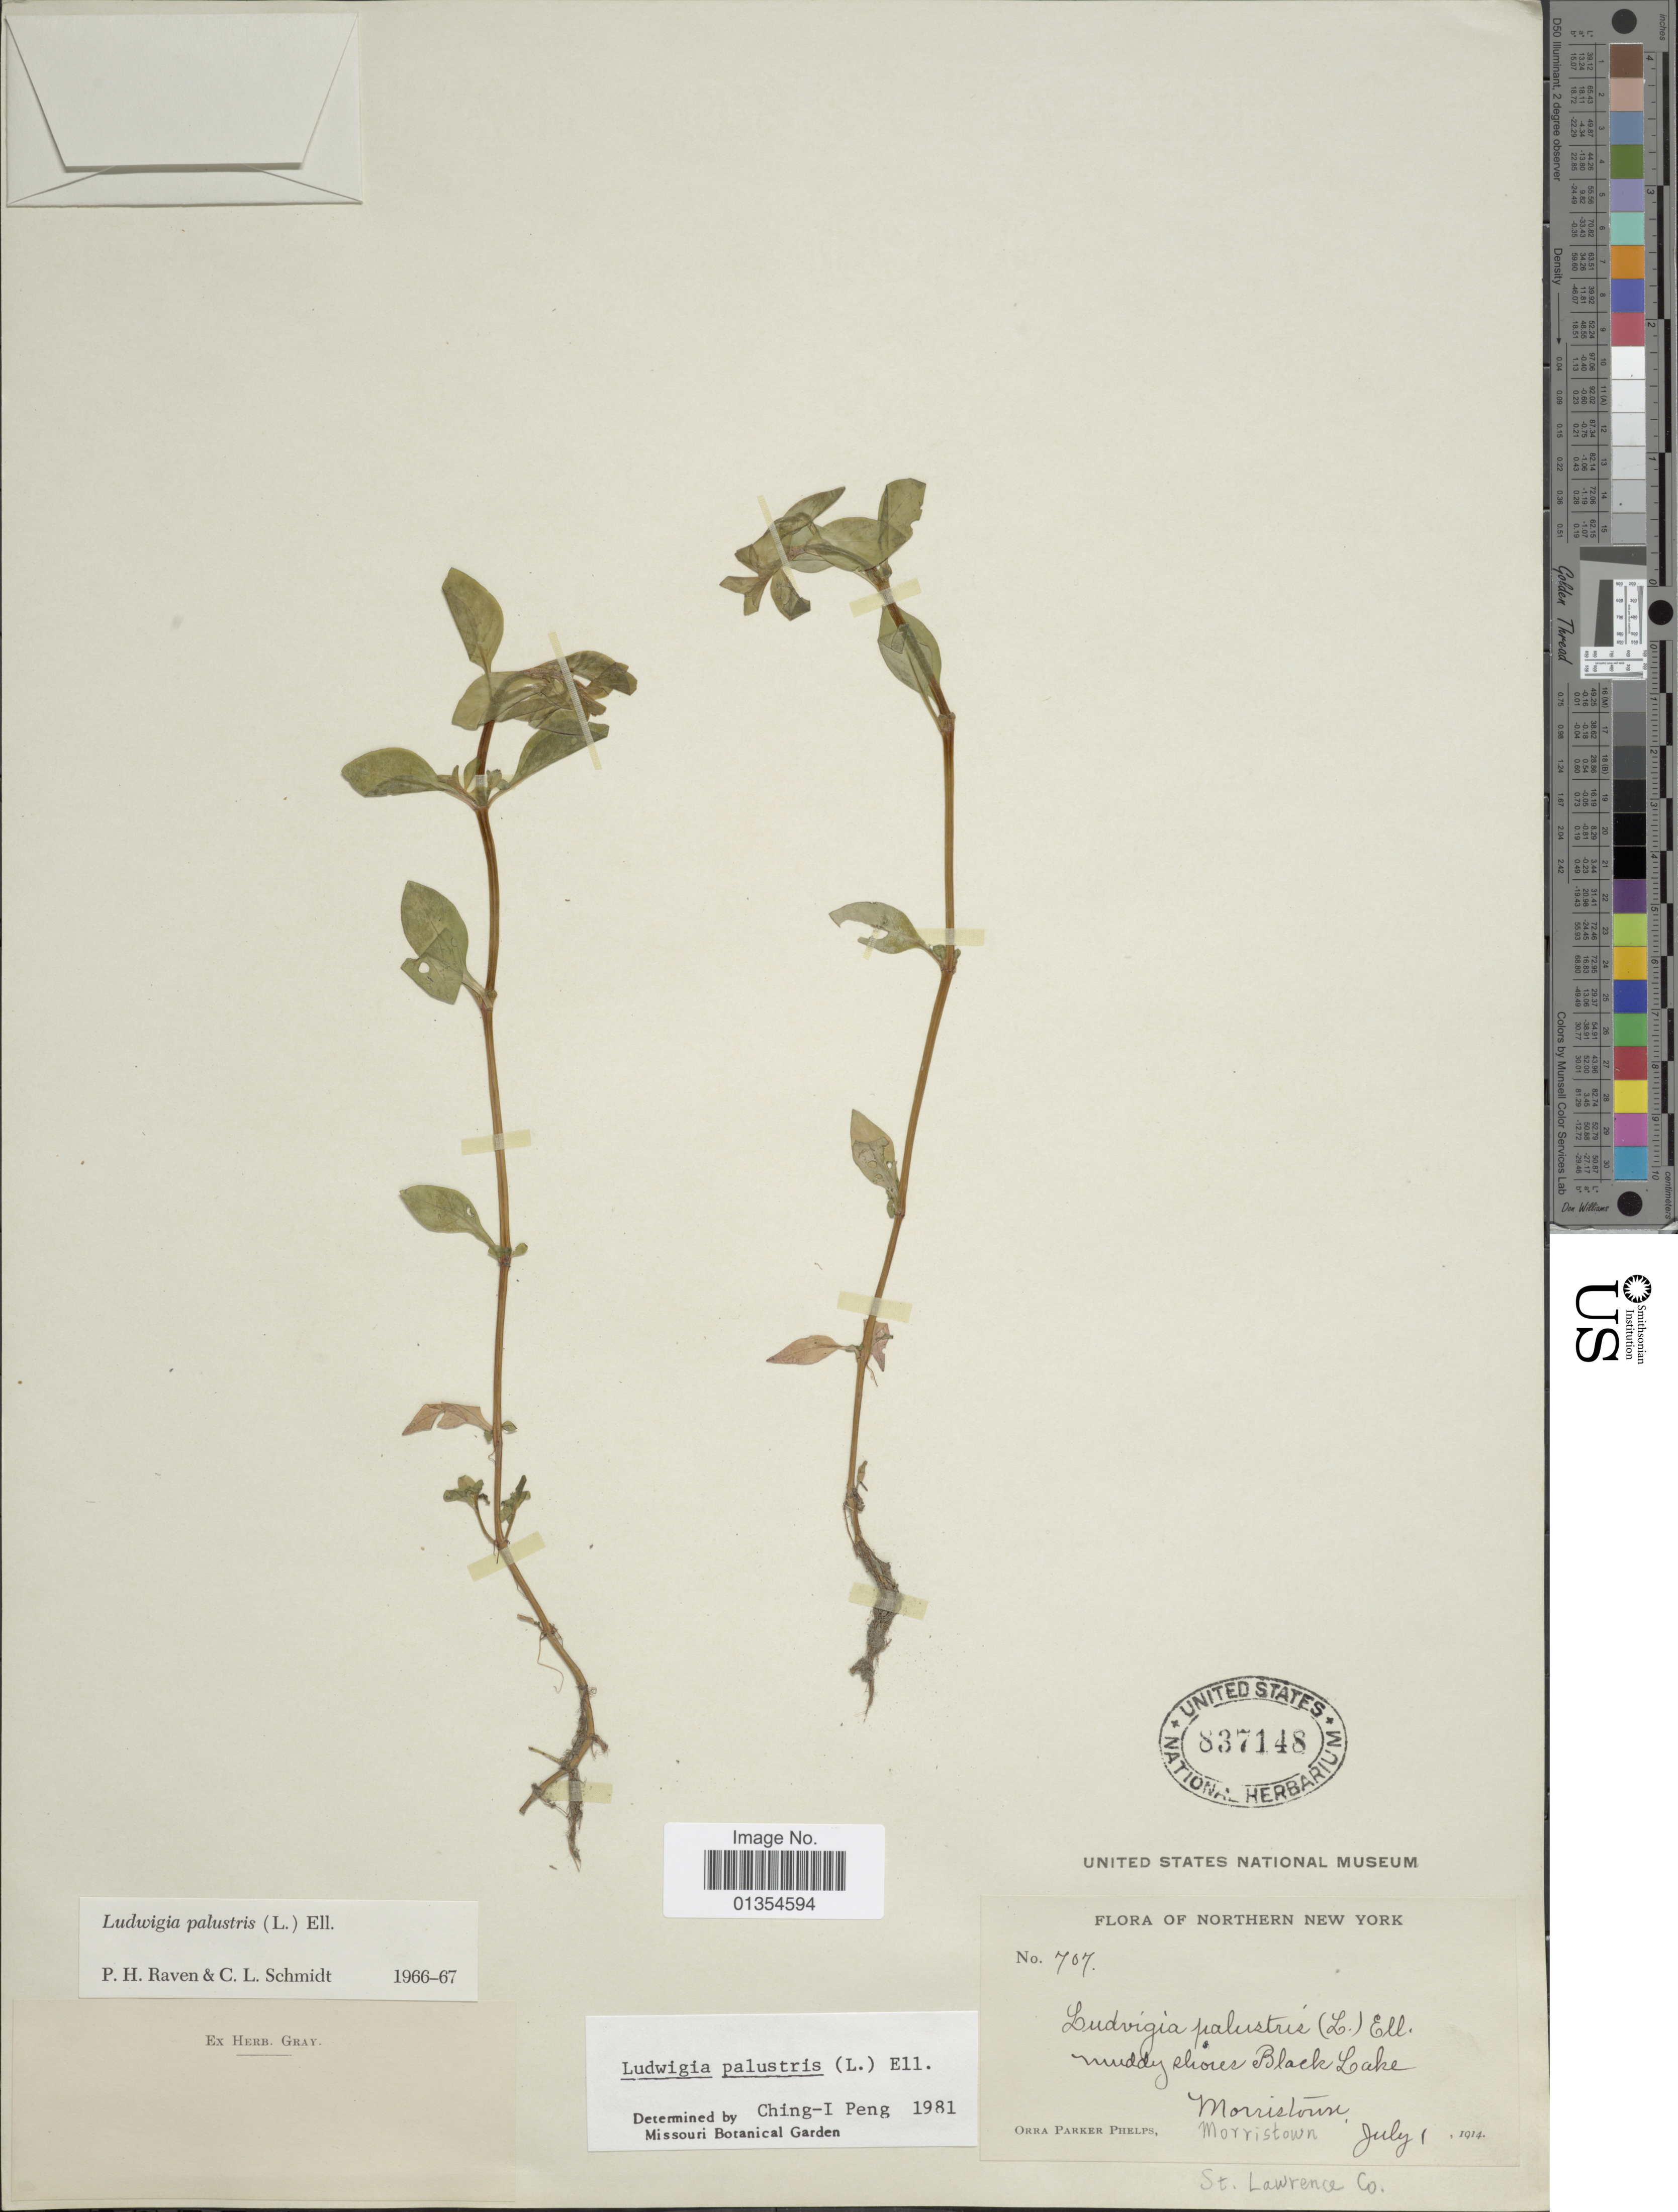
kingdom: Plantae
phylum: Tracheophyta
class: Magnoliopsida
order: Myrtales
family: Onagraceae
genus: Ludwigia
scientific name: Ludwigia palustris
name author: (L.) Elliott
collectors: O. P. Phelps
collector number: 707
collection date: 1914-07-01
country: United States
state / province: New York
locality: Northern New York, Morristown, St. Lawrence Co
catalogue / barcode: US 837148